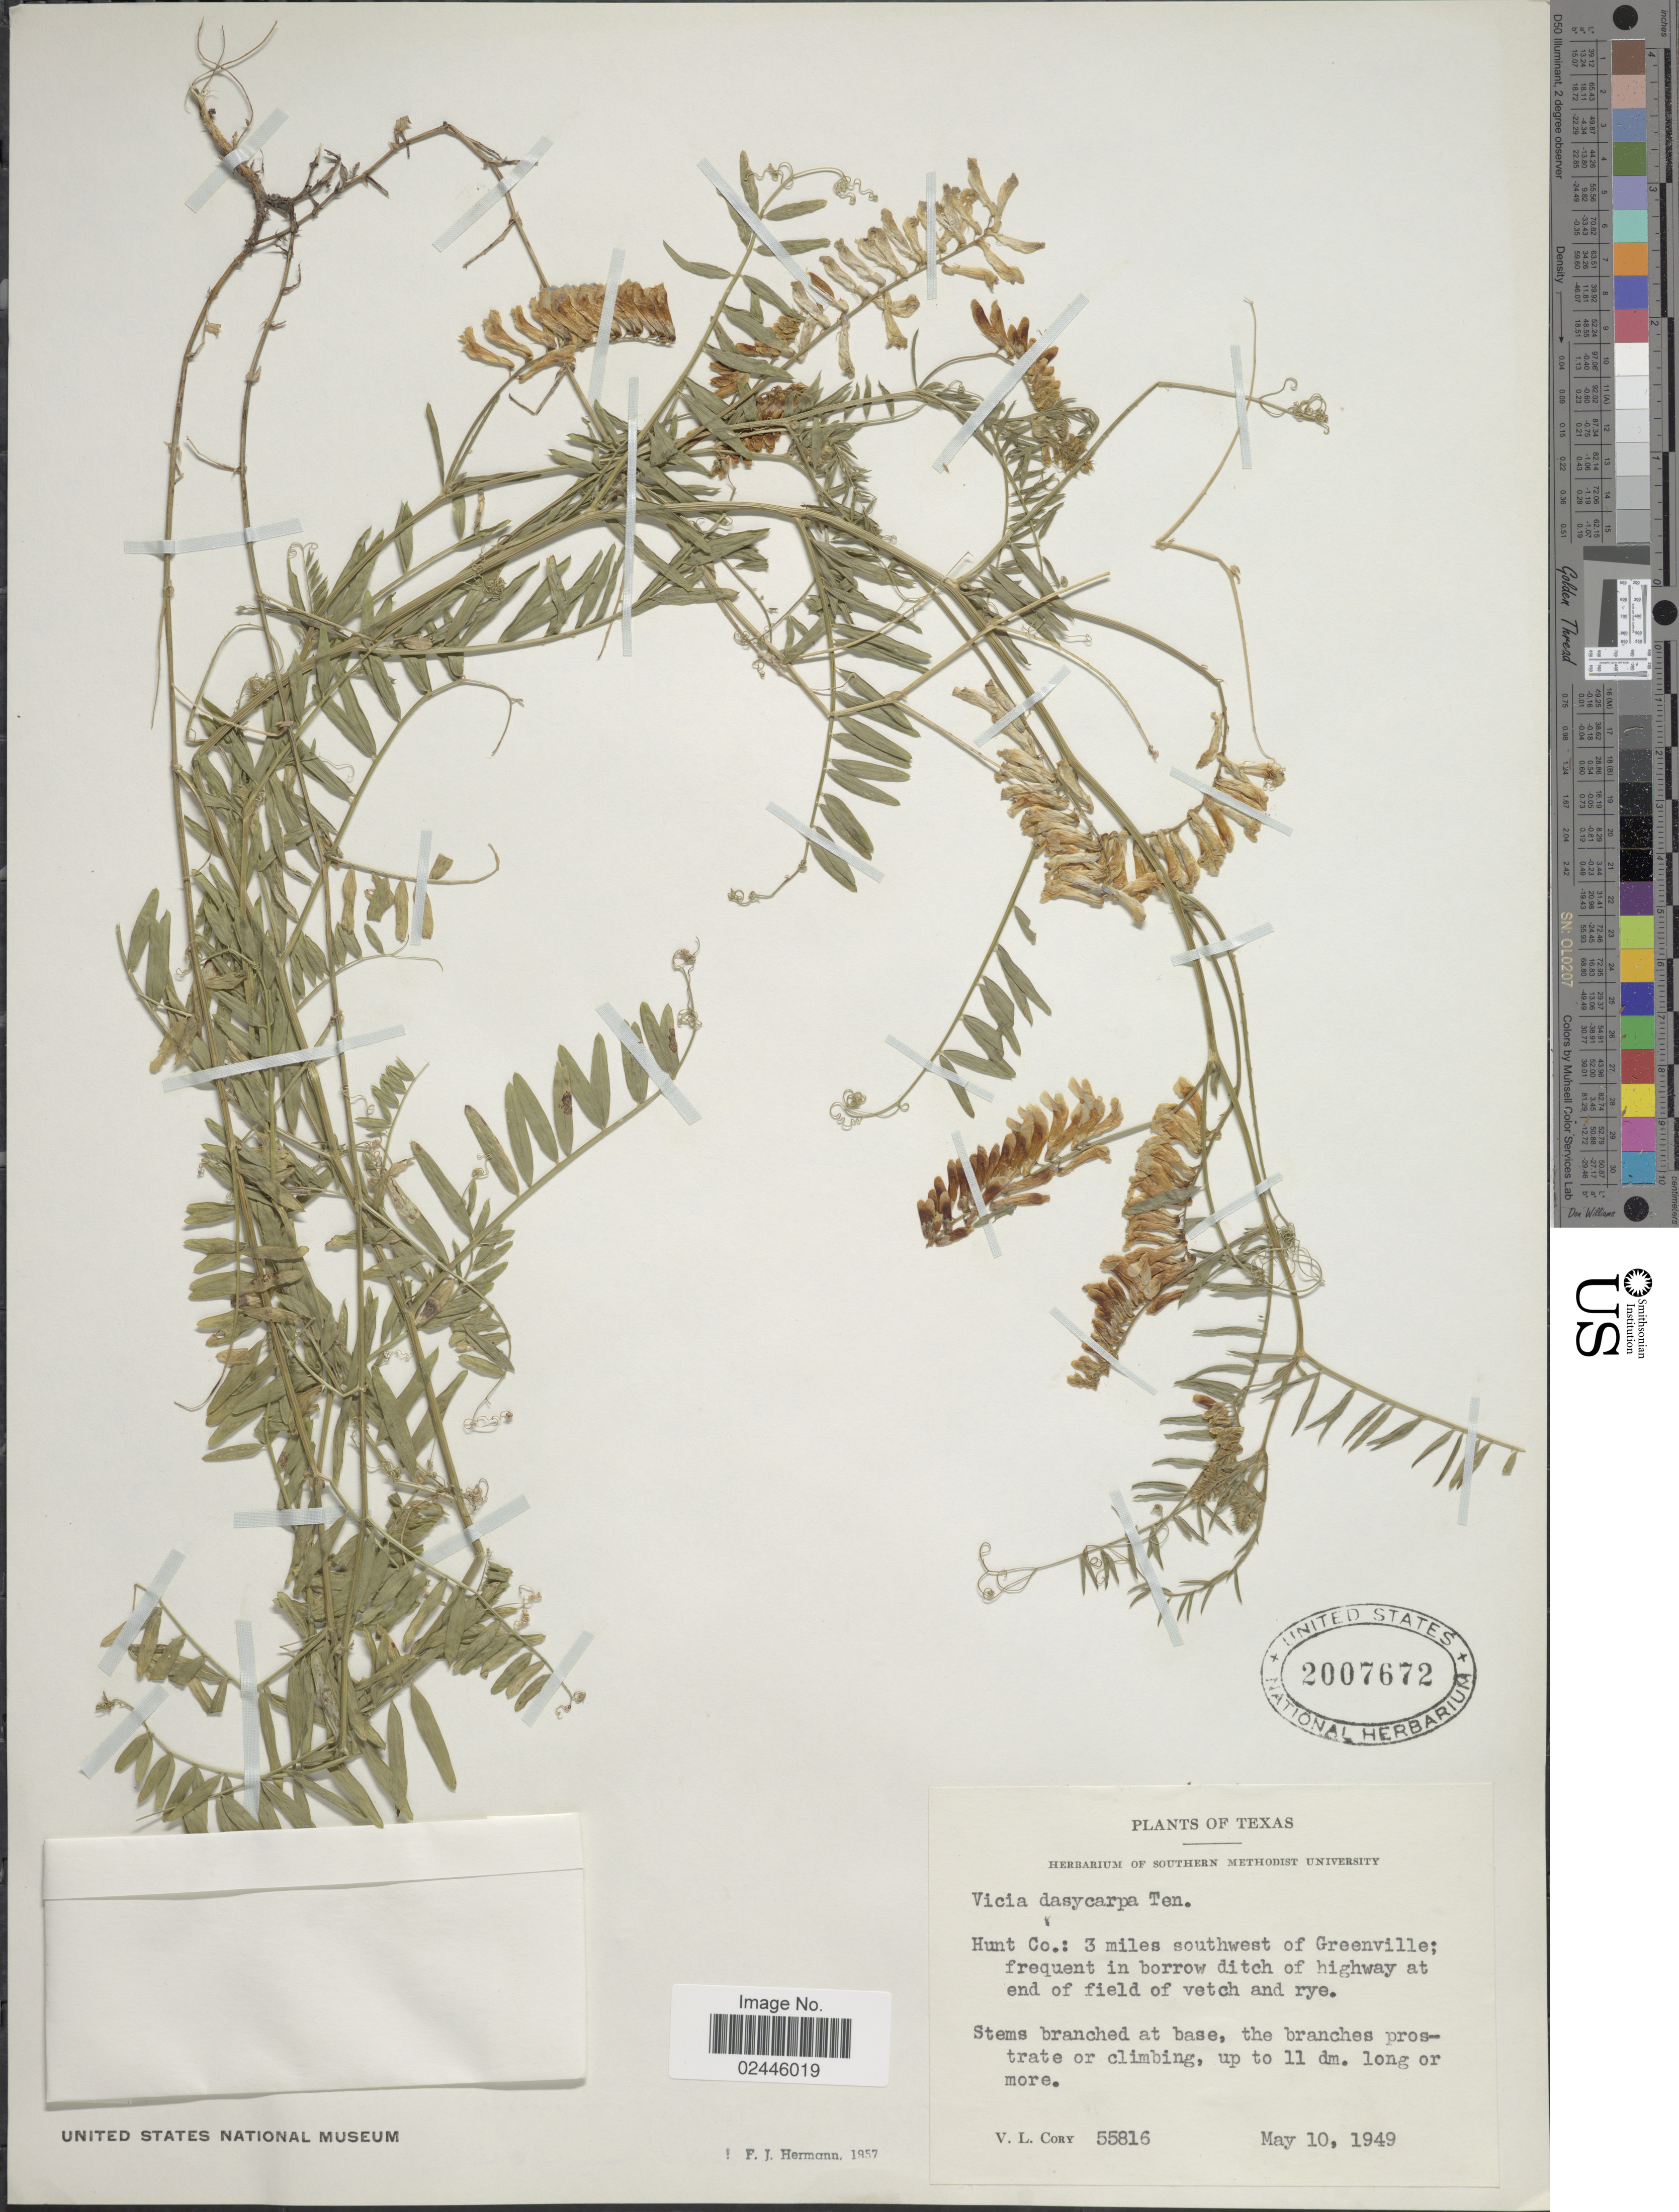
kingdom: Plantae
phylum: Tracheophyta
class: Magnoliopsida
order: Fabales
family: Fabaceae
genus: Vicia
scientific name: Vicia dasycarpa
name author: Ten.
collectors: V. Cory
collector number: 55816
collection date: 1949-05-10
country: United States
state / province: Texas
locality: Hunt Co.: 3 miles southwest of Greenville: frequent in borrow ditch of highway at end of field of vetch and rye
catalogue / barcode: US 2007672